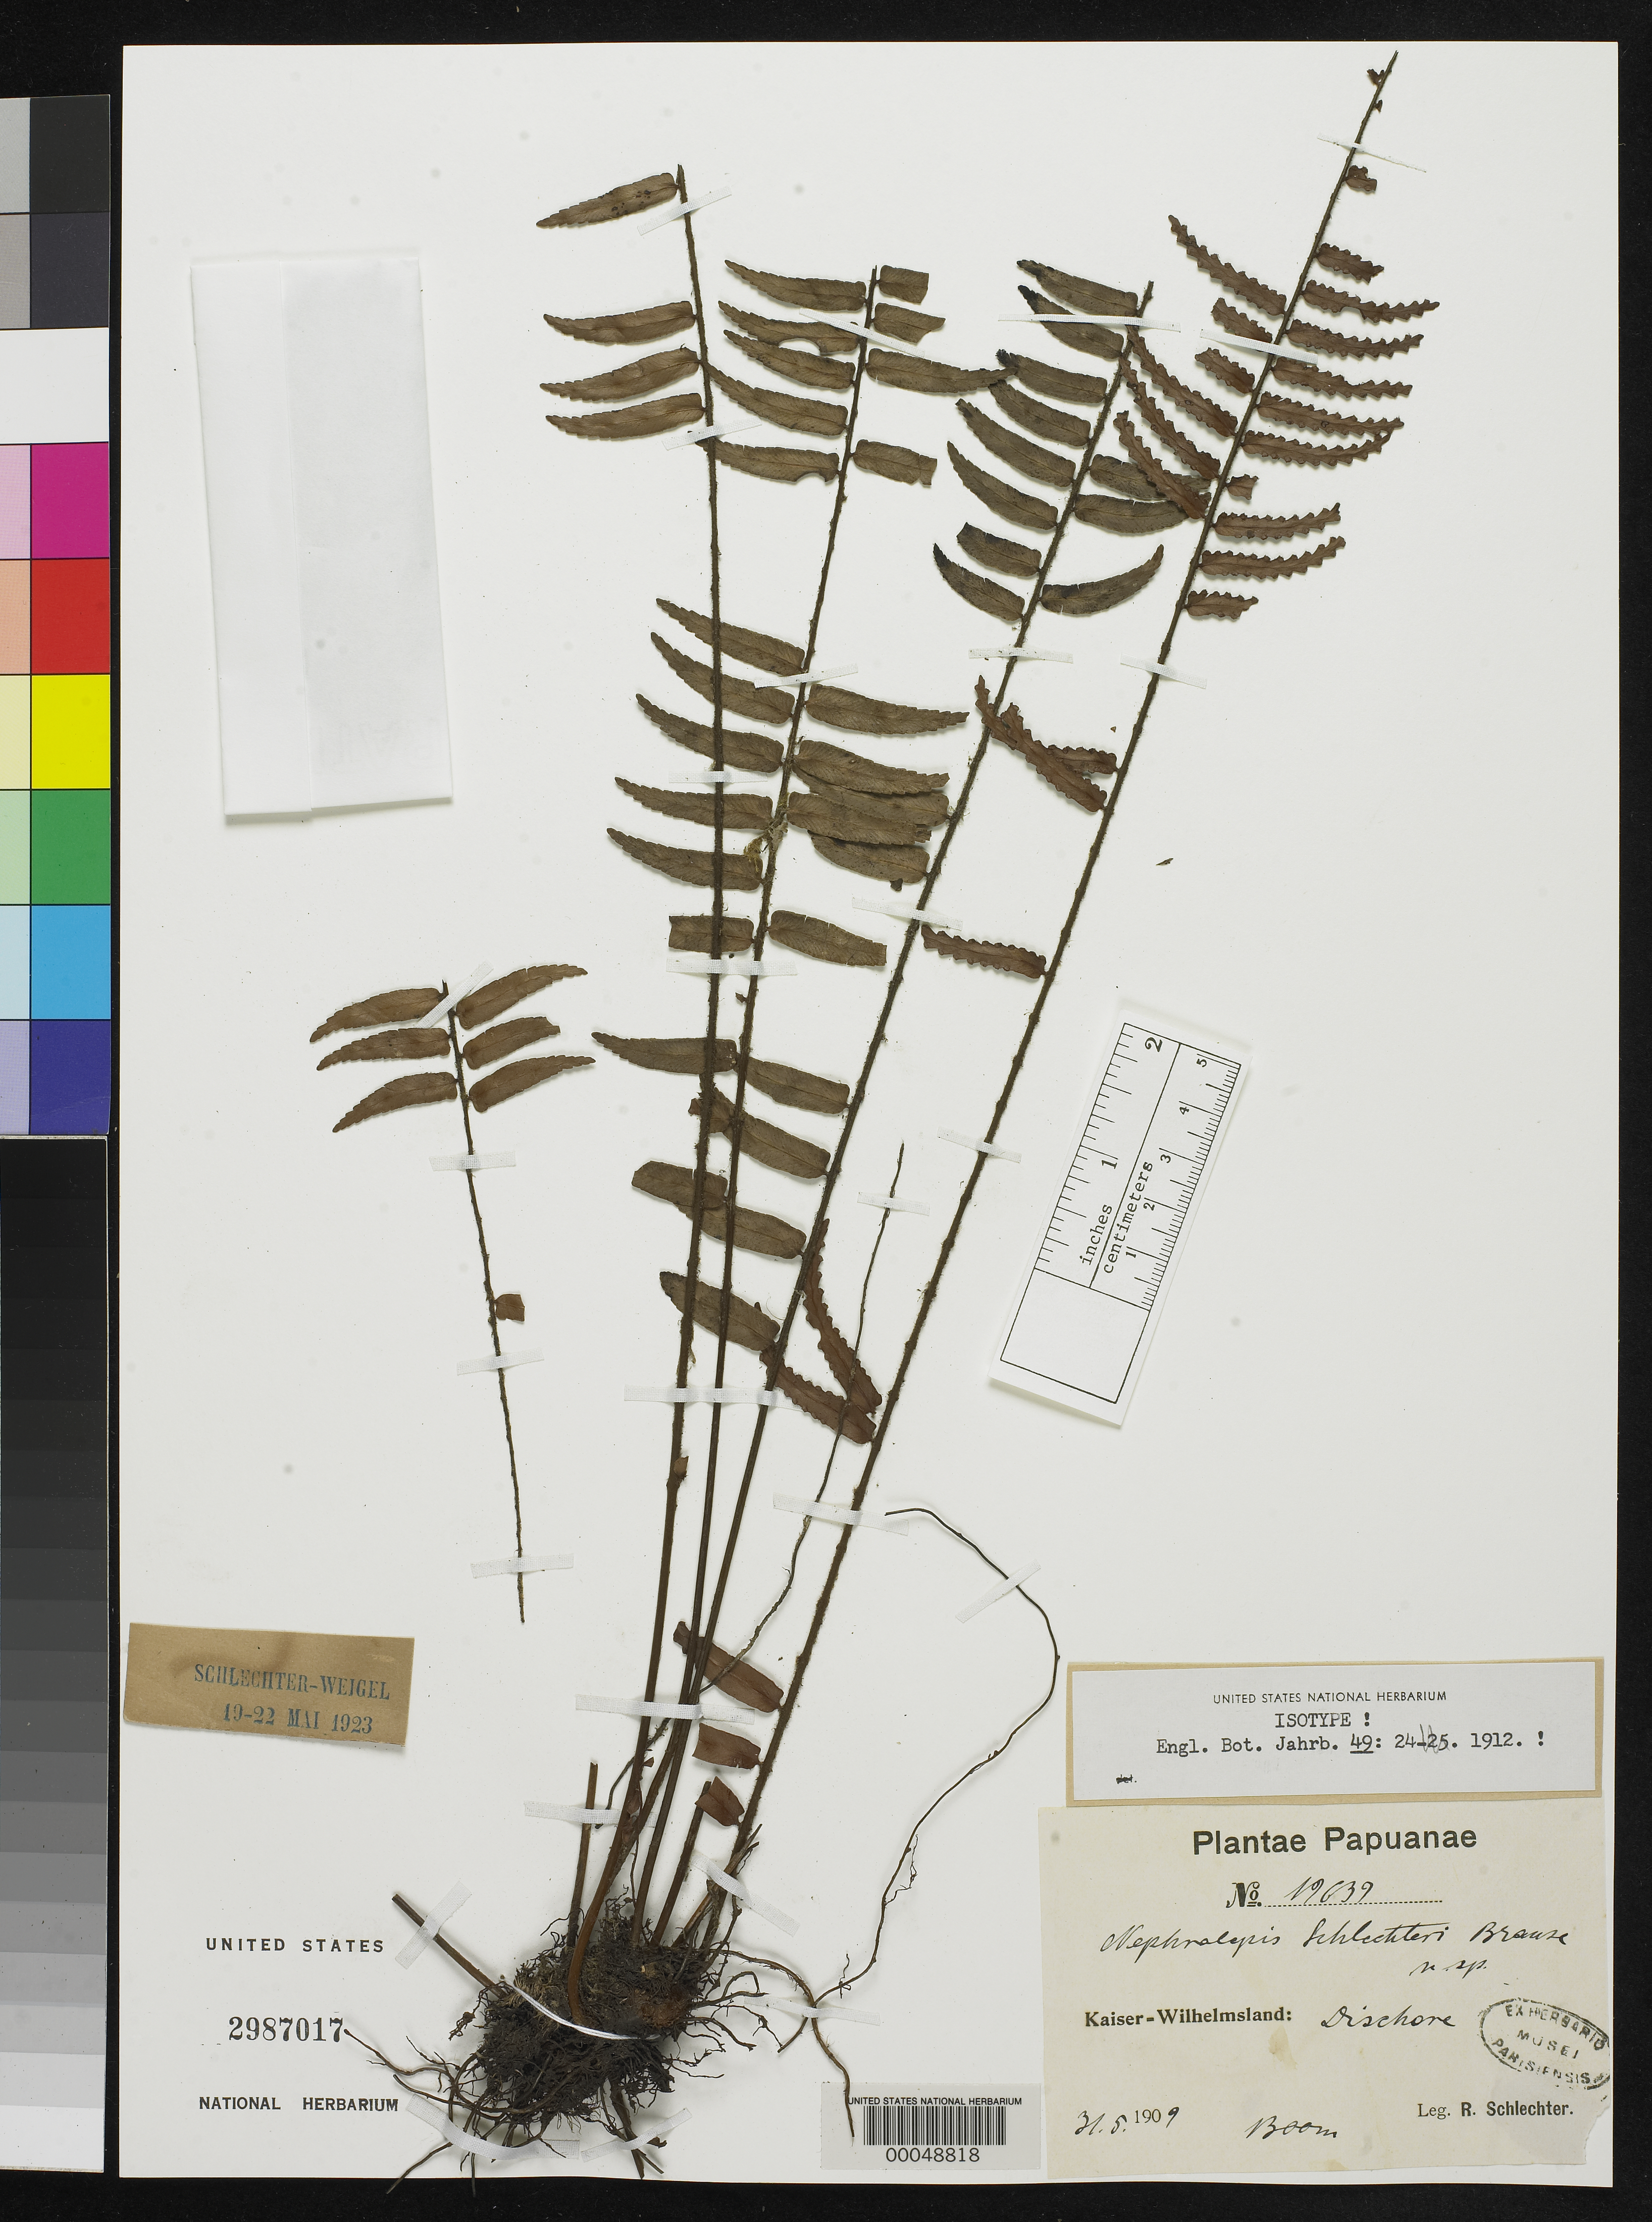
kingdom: Plantae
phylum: Tracheophyta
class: Polypodiopsida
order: Polypodiales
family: Nephrolepidaceae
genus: Nephrolepis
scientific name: Nephrolepis schlechteri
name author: Brause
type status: Isotype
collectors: F. R. R. Schlechter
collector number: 19639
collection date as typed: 31 May 1909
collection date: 1909-05-31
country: Papua New Guinea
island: New Guinea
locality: Kaiser-Wilhelmsland, Dischore.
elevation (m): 1300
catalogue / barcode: US 2987017